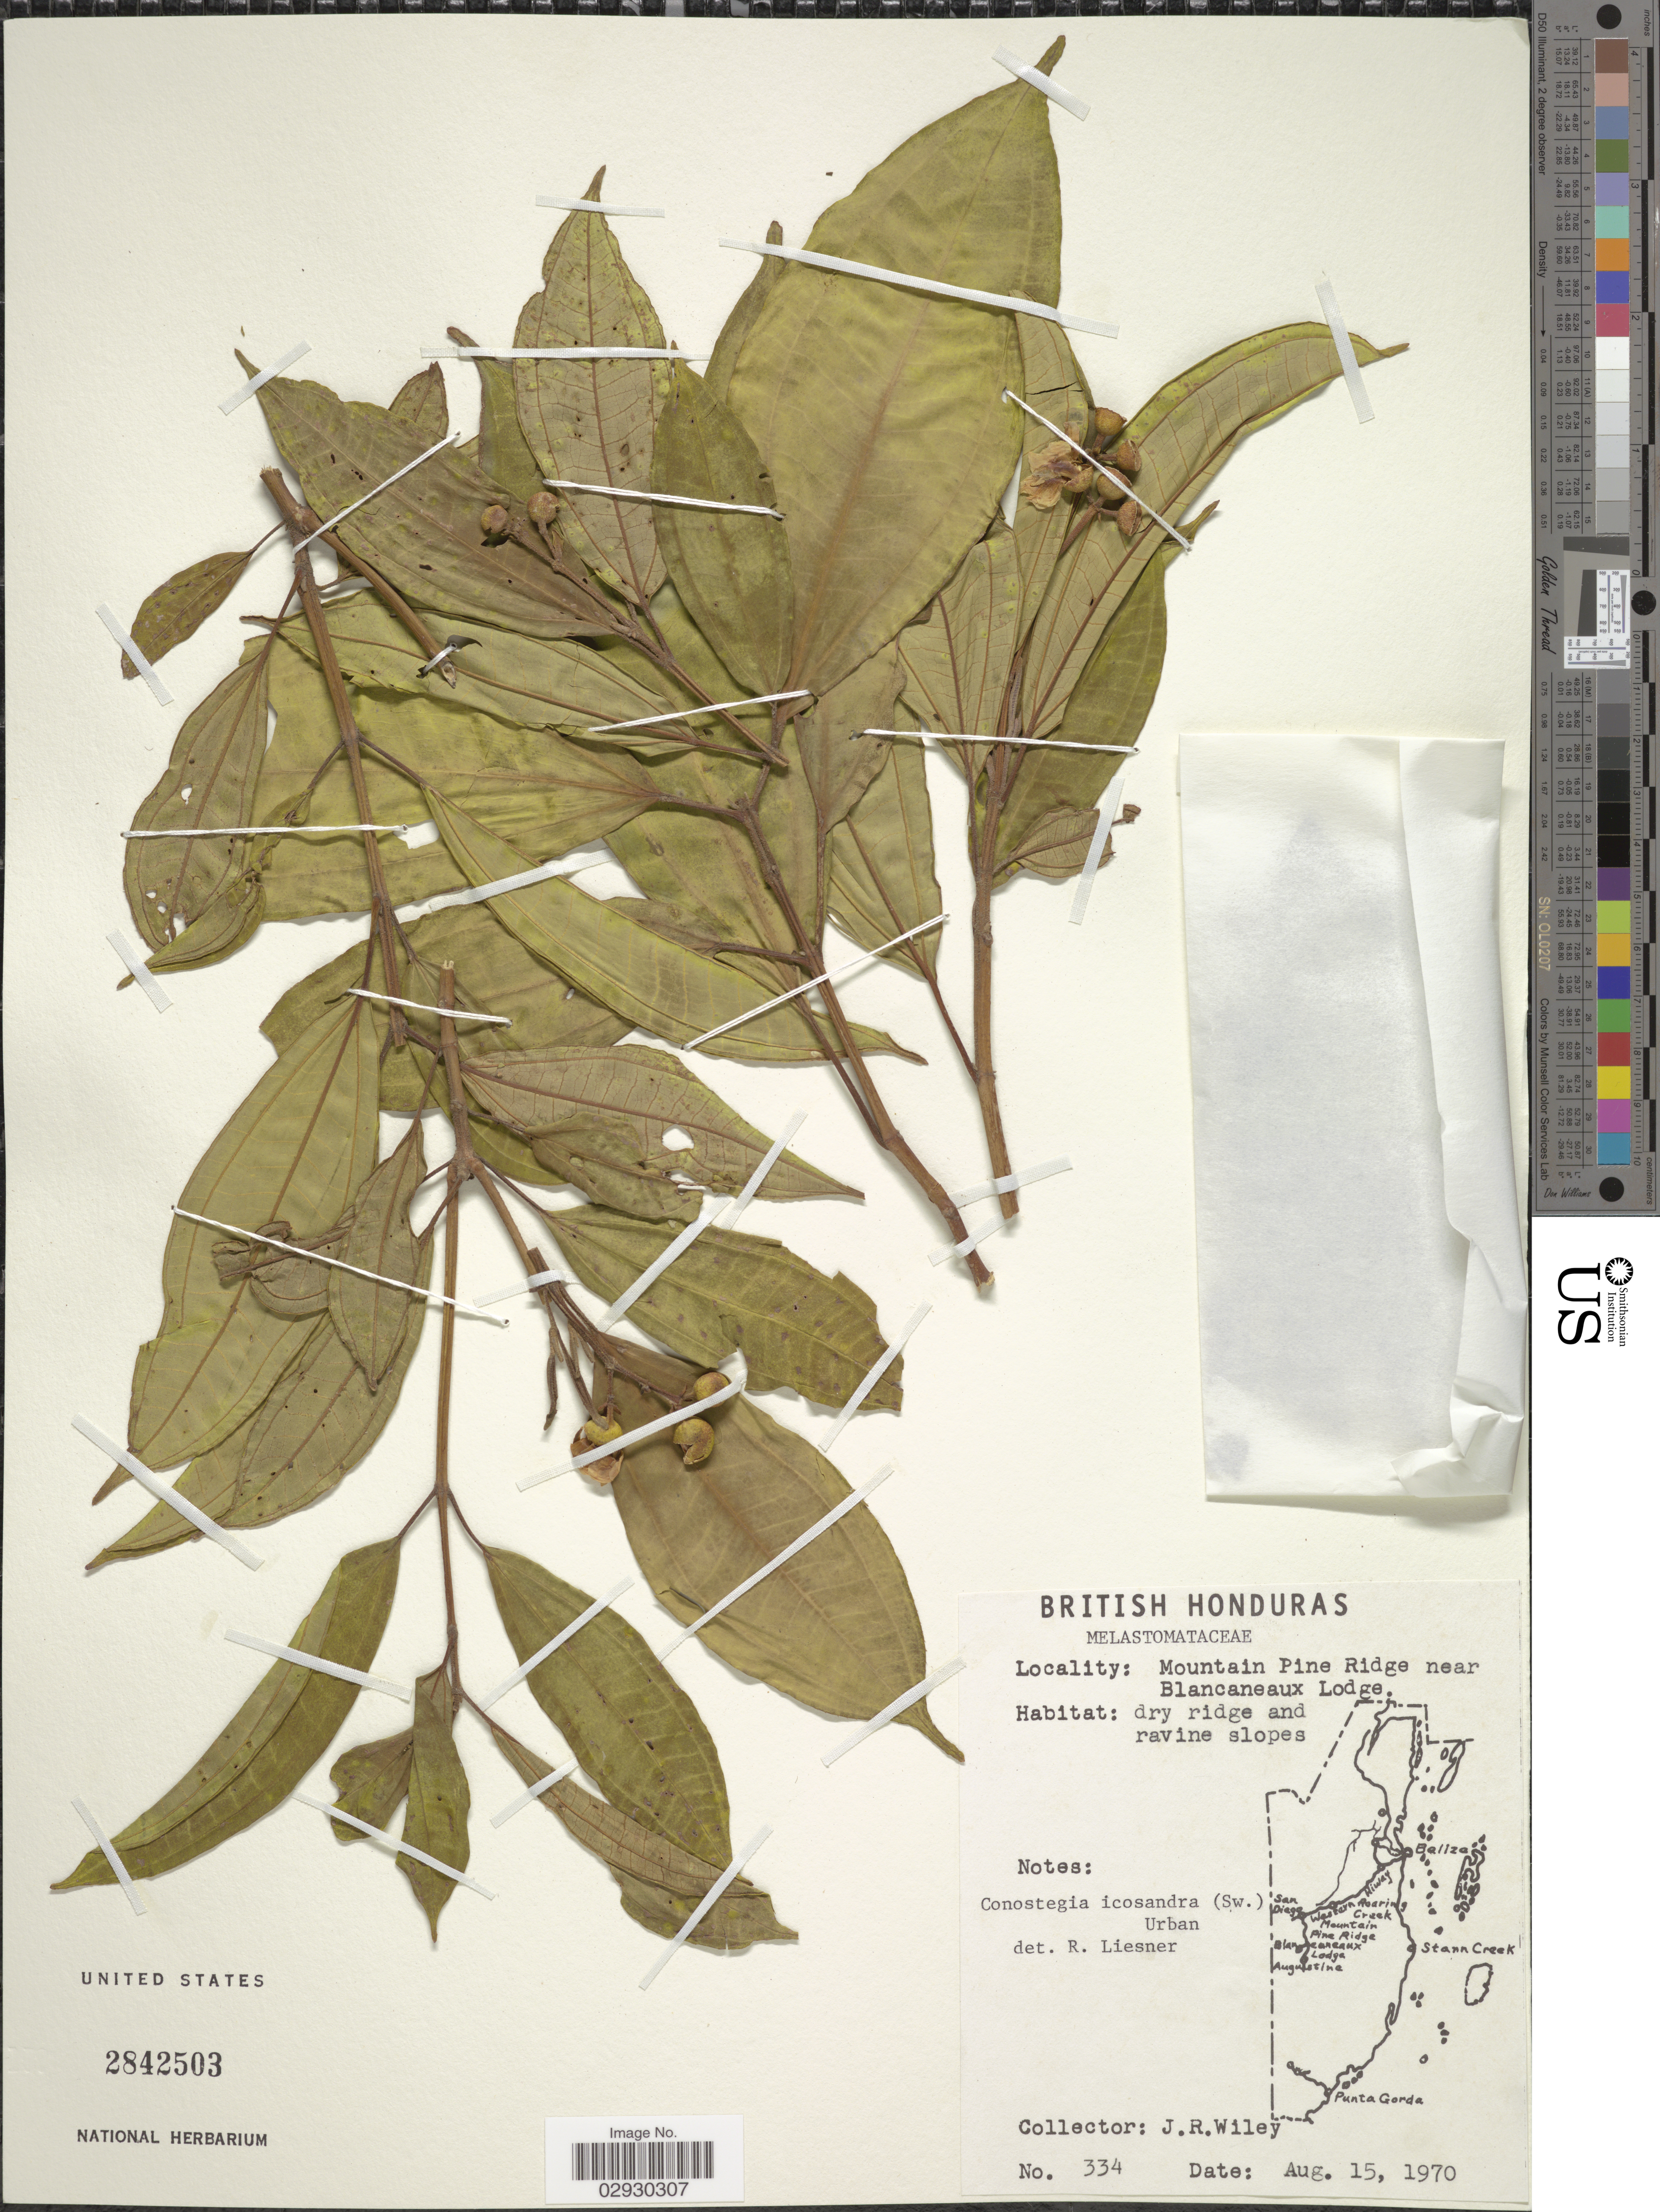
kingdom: Plantae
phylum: Tracheophyta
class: Magnoliopsida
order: Myrtales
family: Melastomataceae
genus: Conostegia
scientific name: Conostegia icosandra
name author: (Sw.) Urb.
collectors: J. Wiley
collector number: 334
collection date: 1970-08-15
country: Belize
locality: British Honduras. Mountain Pine Ridge near Blancaneaux Lodge.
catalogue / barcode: US 2842503